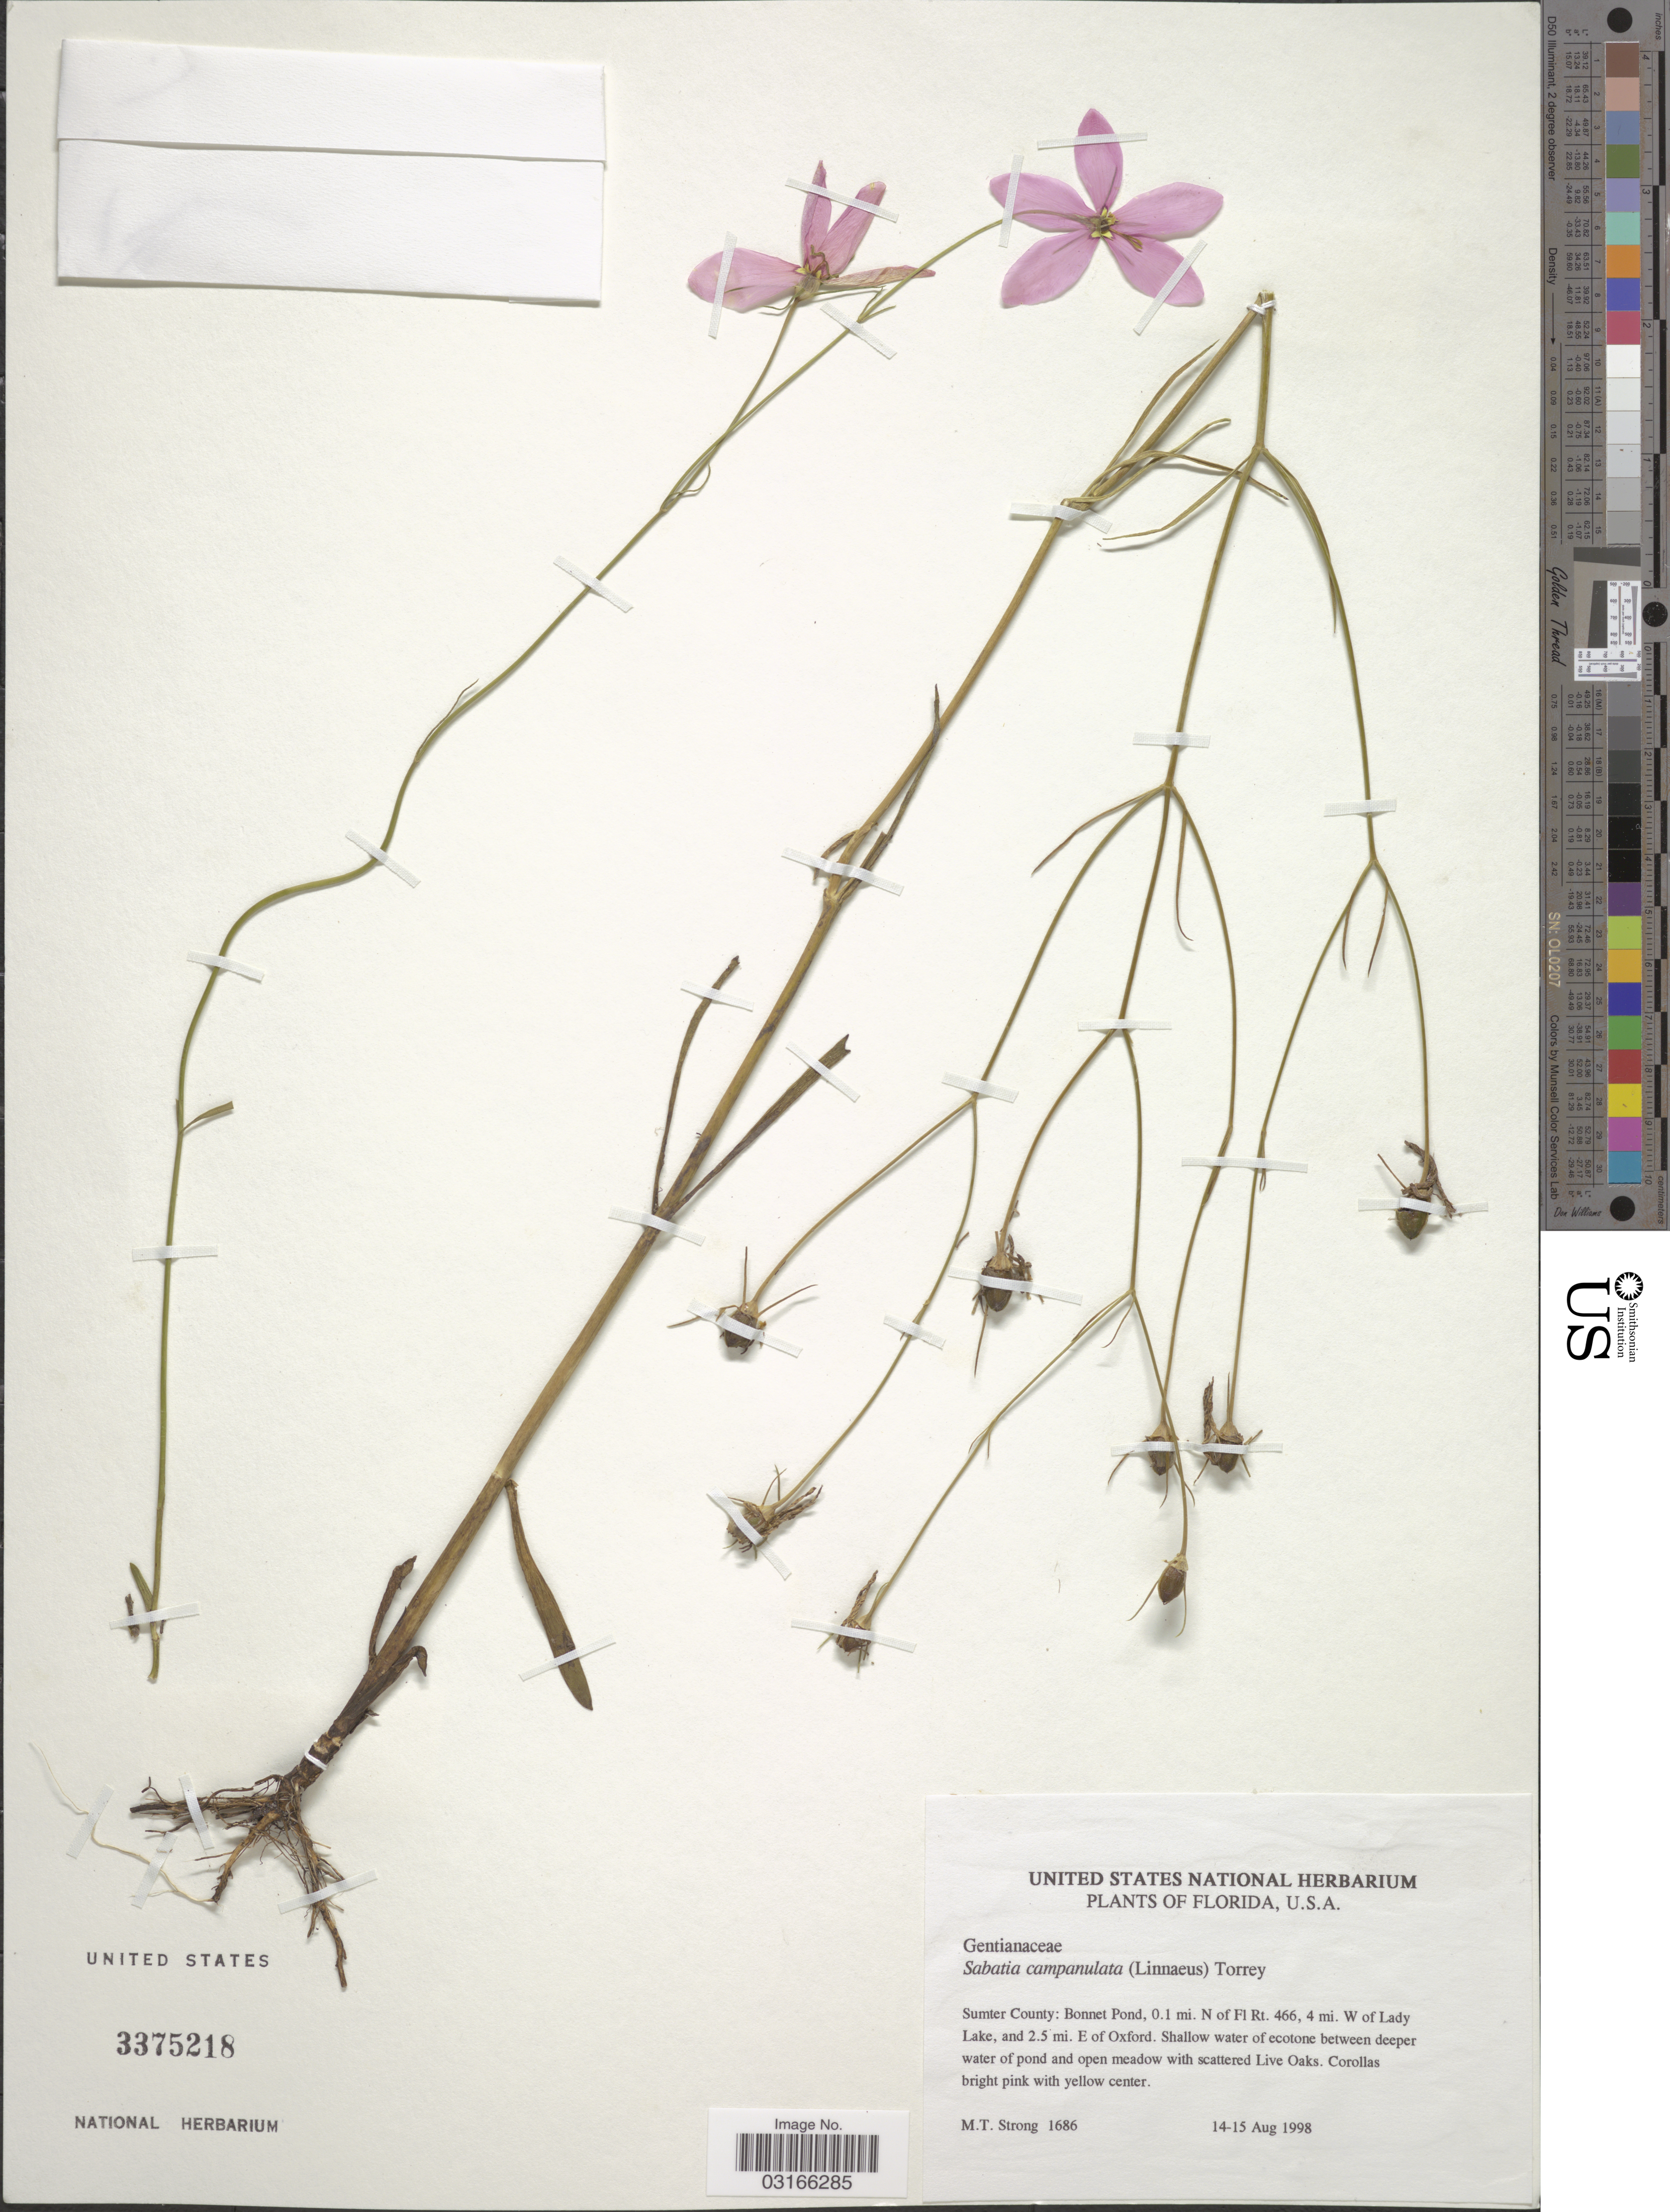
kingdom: Plantae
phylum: Tracheophyta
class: Magnoliopsida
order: Gentianales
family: Gentianaceae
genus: Sabatia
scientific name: Sabatia campanulata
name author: (L.) Torr.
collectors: M. T. Strong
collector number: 1686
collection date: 1998-08-14/1998-08-15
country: United States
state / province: Florida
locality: Sumter County: Bonnet Pond, 0.1 mi. Fl Rt. 466, 4 mi. W of Lady Lake, and 2.5 mi. E of Oxford. Shallow water of ecotone between upper deeper water of pond and open meadow with scattered Live Oaks.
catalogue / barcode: US 3375218